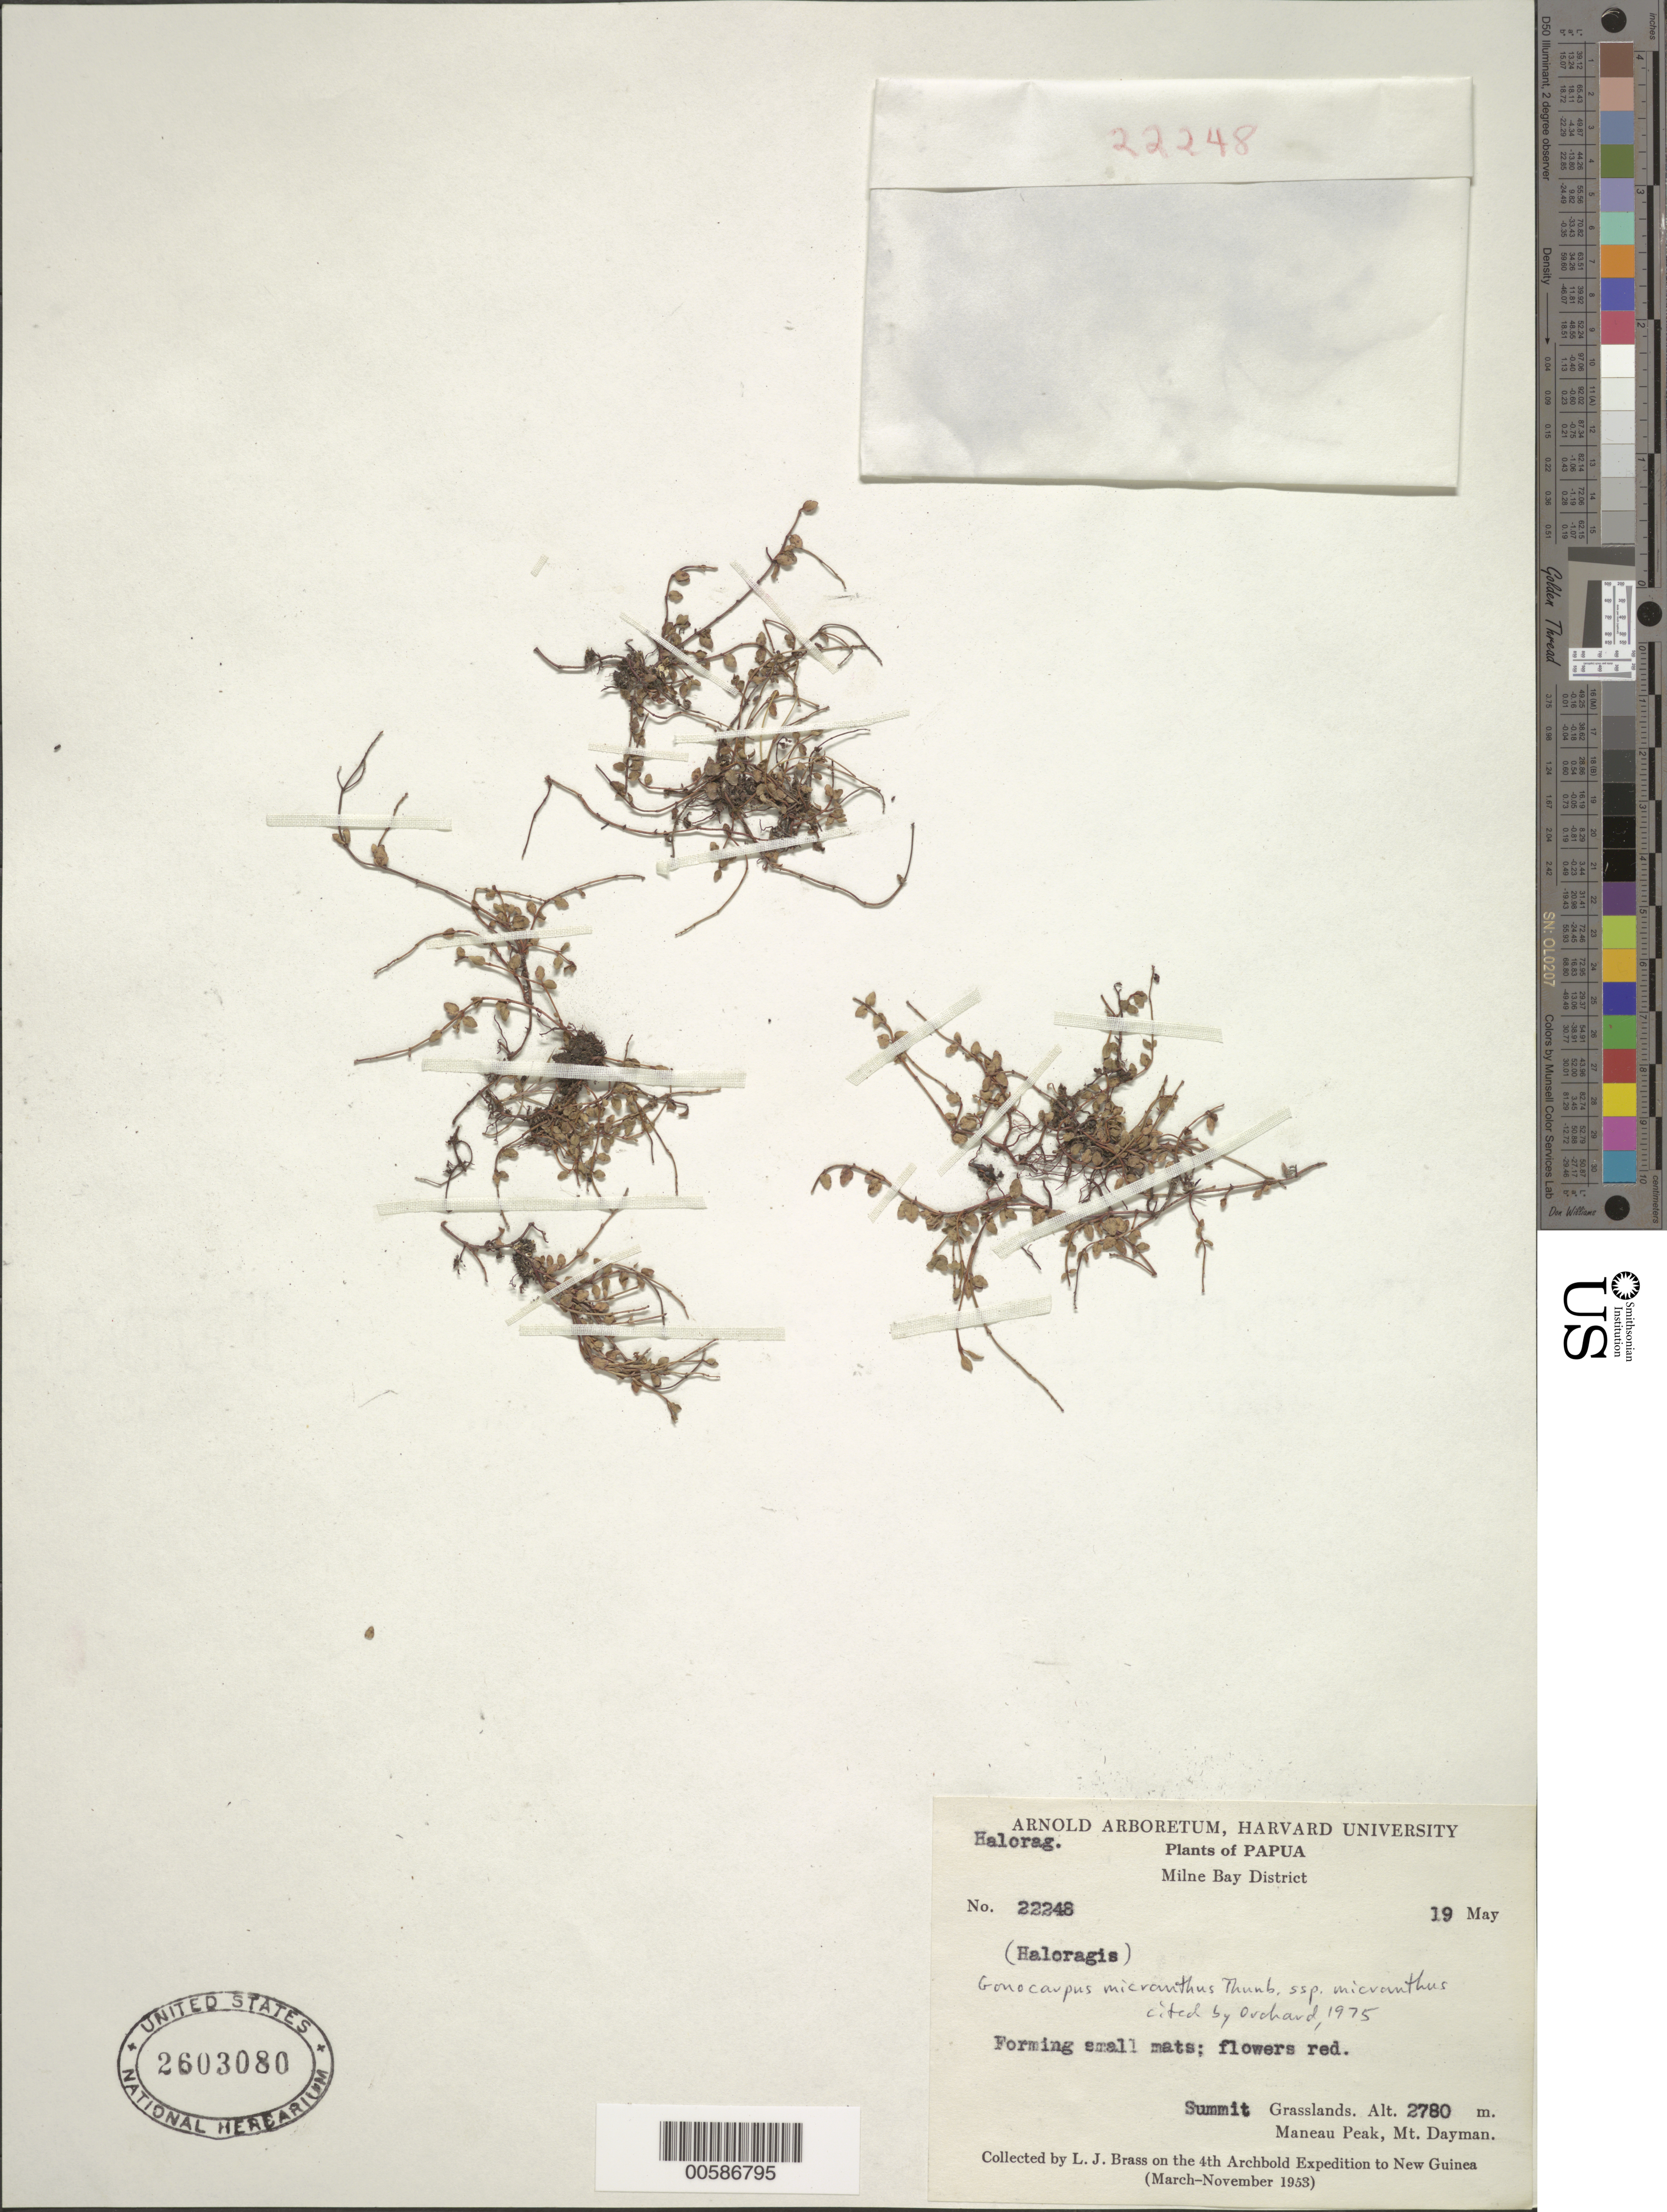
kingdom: Plantae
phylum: Tracheophyta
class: Magnoliopsida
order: Saxifragales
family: Haloragaceae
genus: Gonocarpus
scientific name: Gonocarpus micranthus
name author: Thunb.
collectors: L. J. Brass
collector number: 22248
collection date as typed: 19 May 1953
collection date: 1953-05-19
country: Papua New Guinea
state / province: Milne Bay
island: New Guinea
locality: Maneau Peak, Mt. Dayman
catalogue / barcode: US 2603080